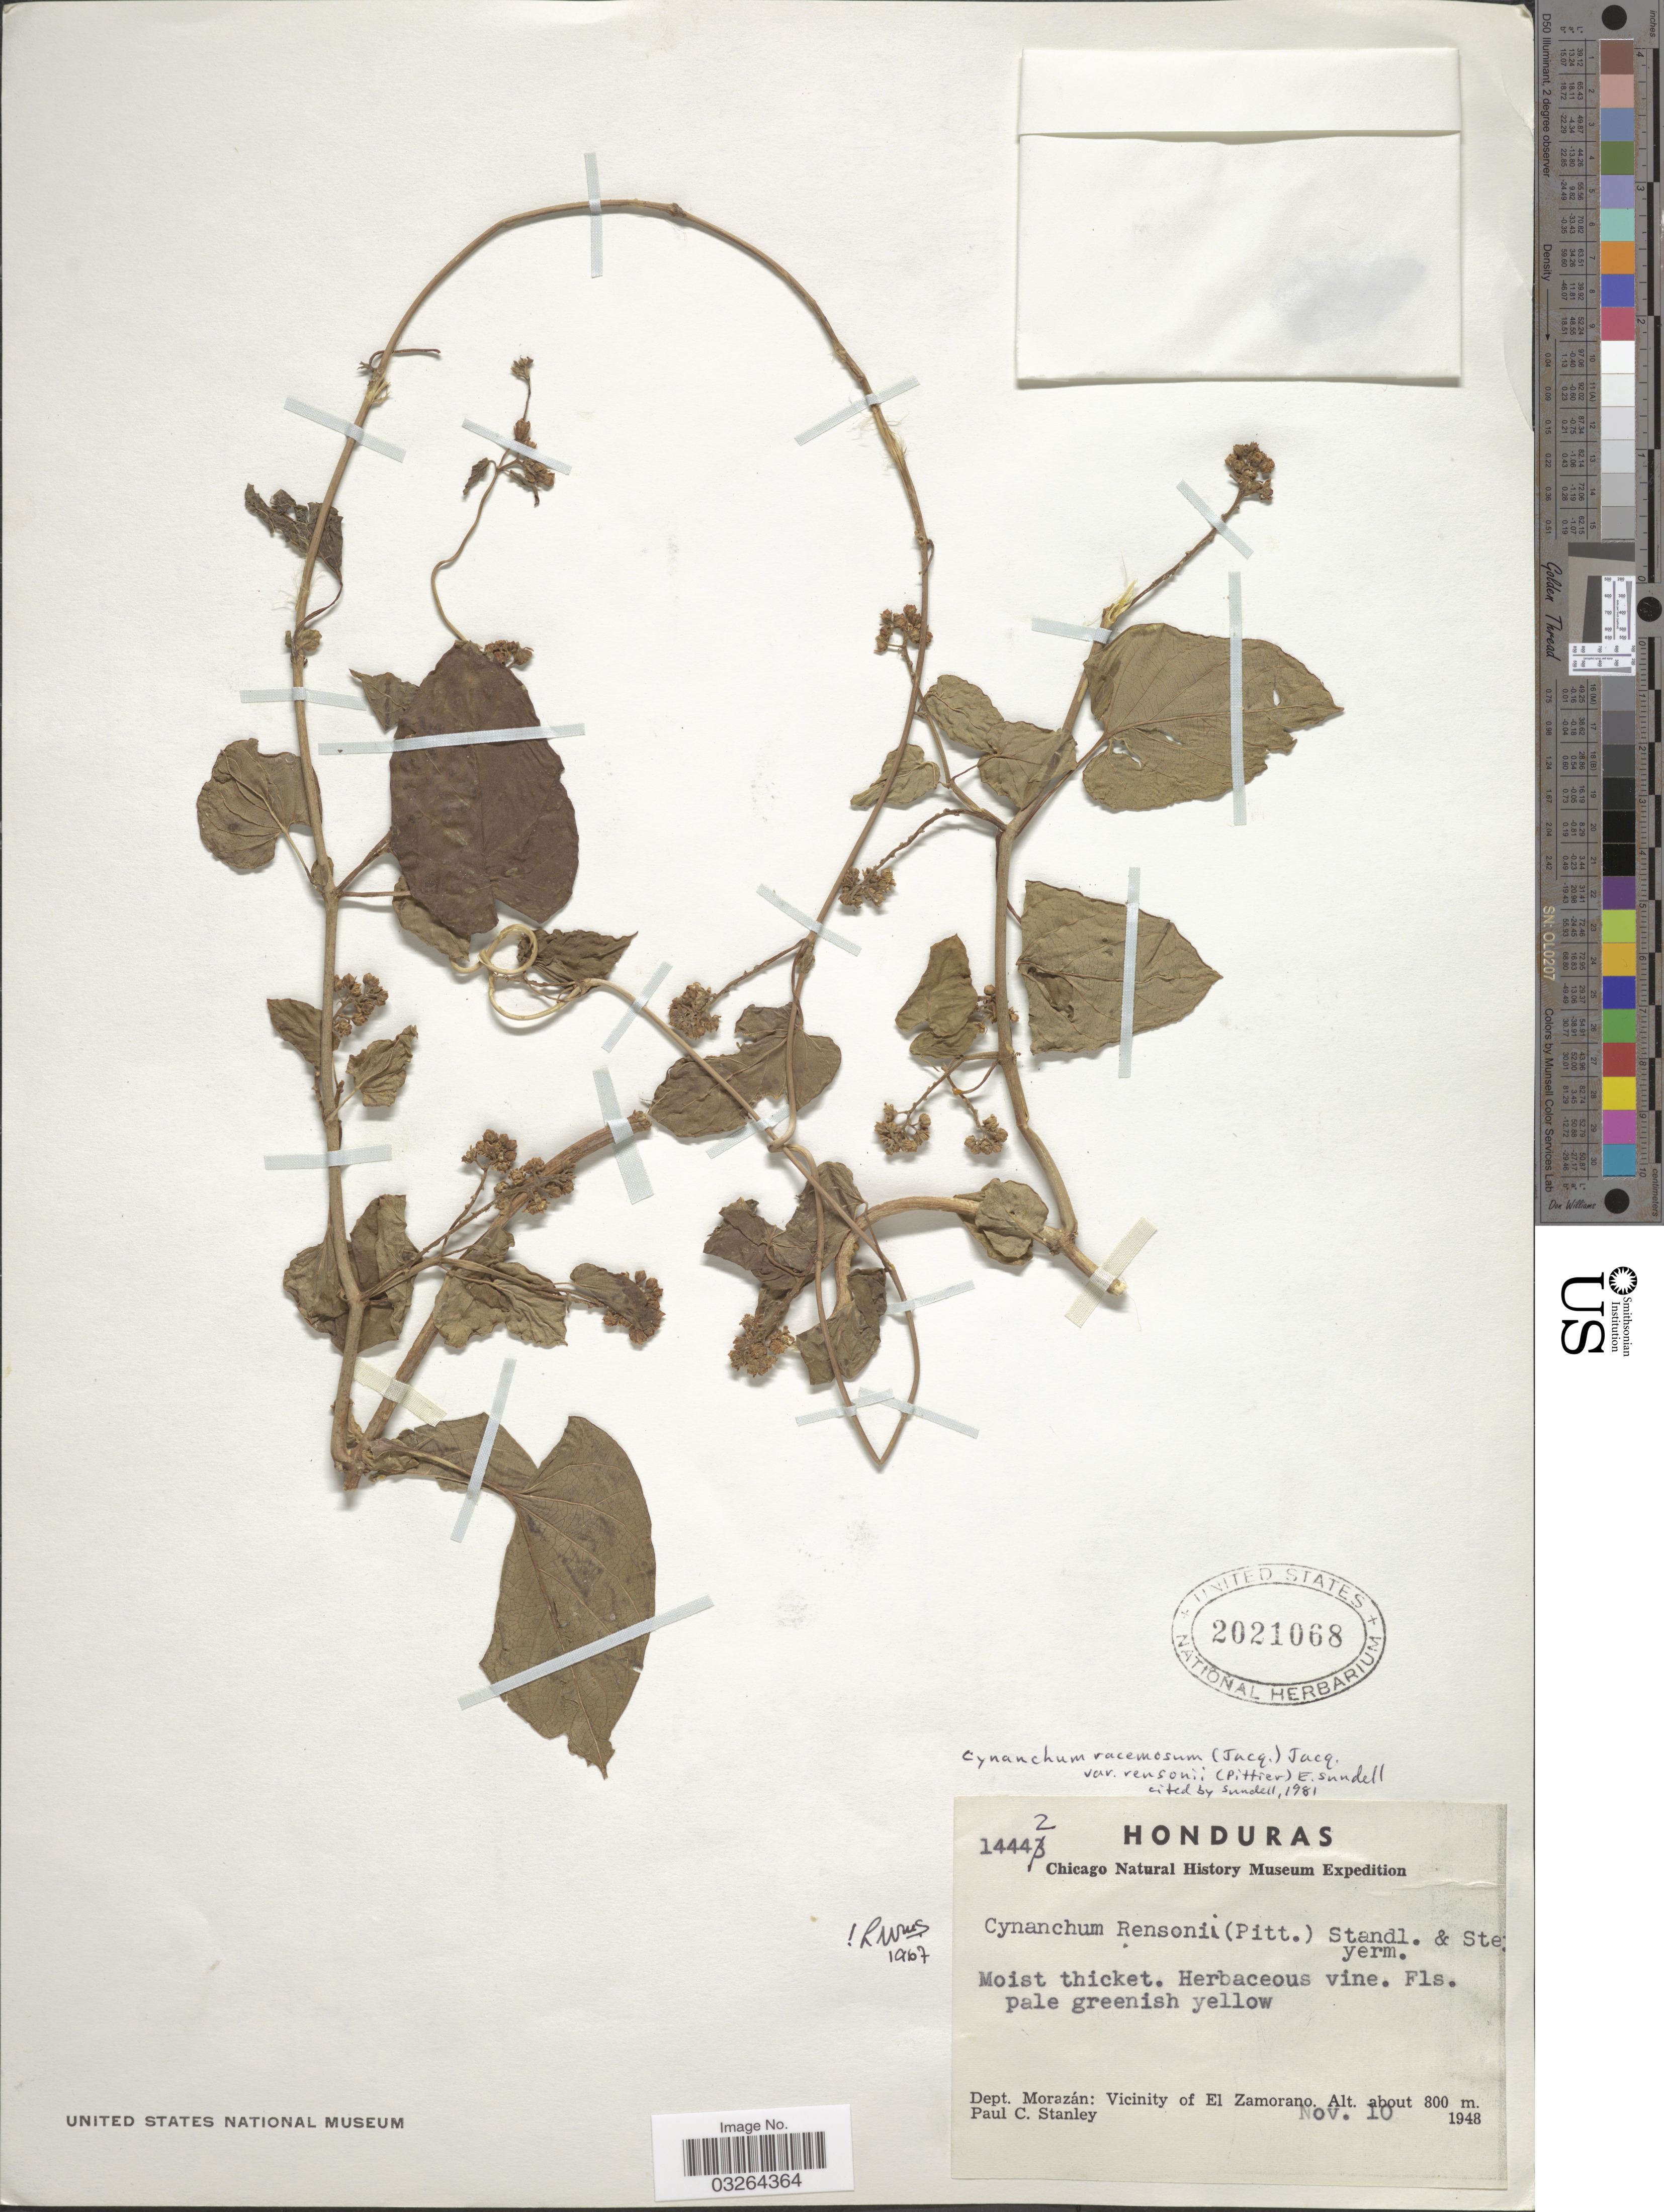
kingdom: Plantae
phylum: Tracheophyta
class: Magnoliopsida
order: Gentianales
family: Apocynaceae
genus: Cynanchum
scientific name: Cynanchum racemosum var. rensonii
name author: (Pittier) Sundell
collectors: P. C. Standley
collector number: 14442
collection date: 1948-11-10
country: Honduras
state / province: Fco. Morazán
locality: Dept. Morazán: Vicinity of El Zamorano.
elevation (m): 800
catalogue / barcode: US 2021068